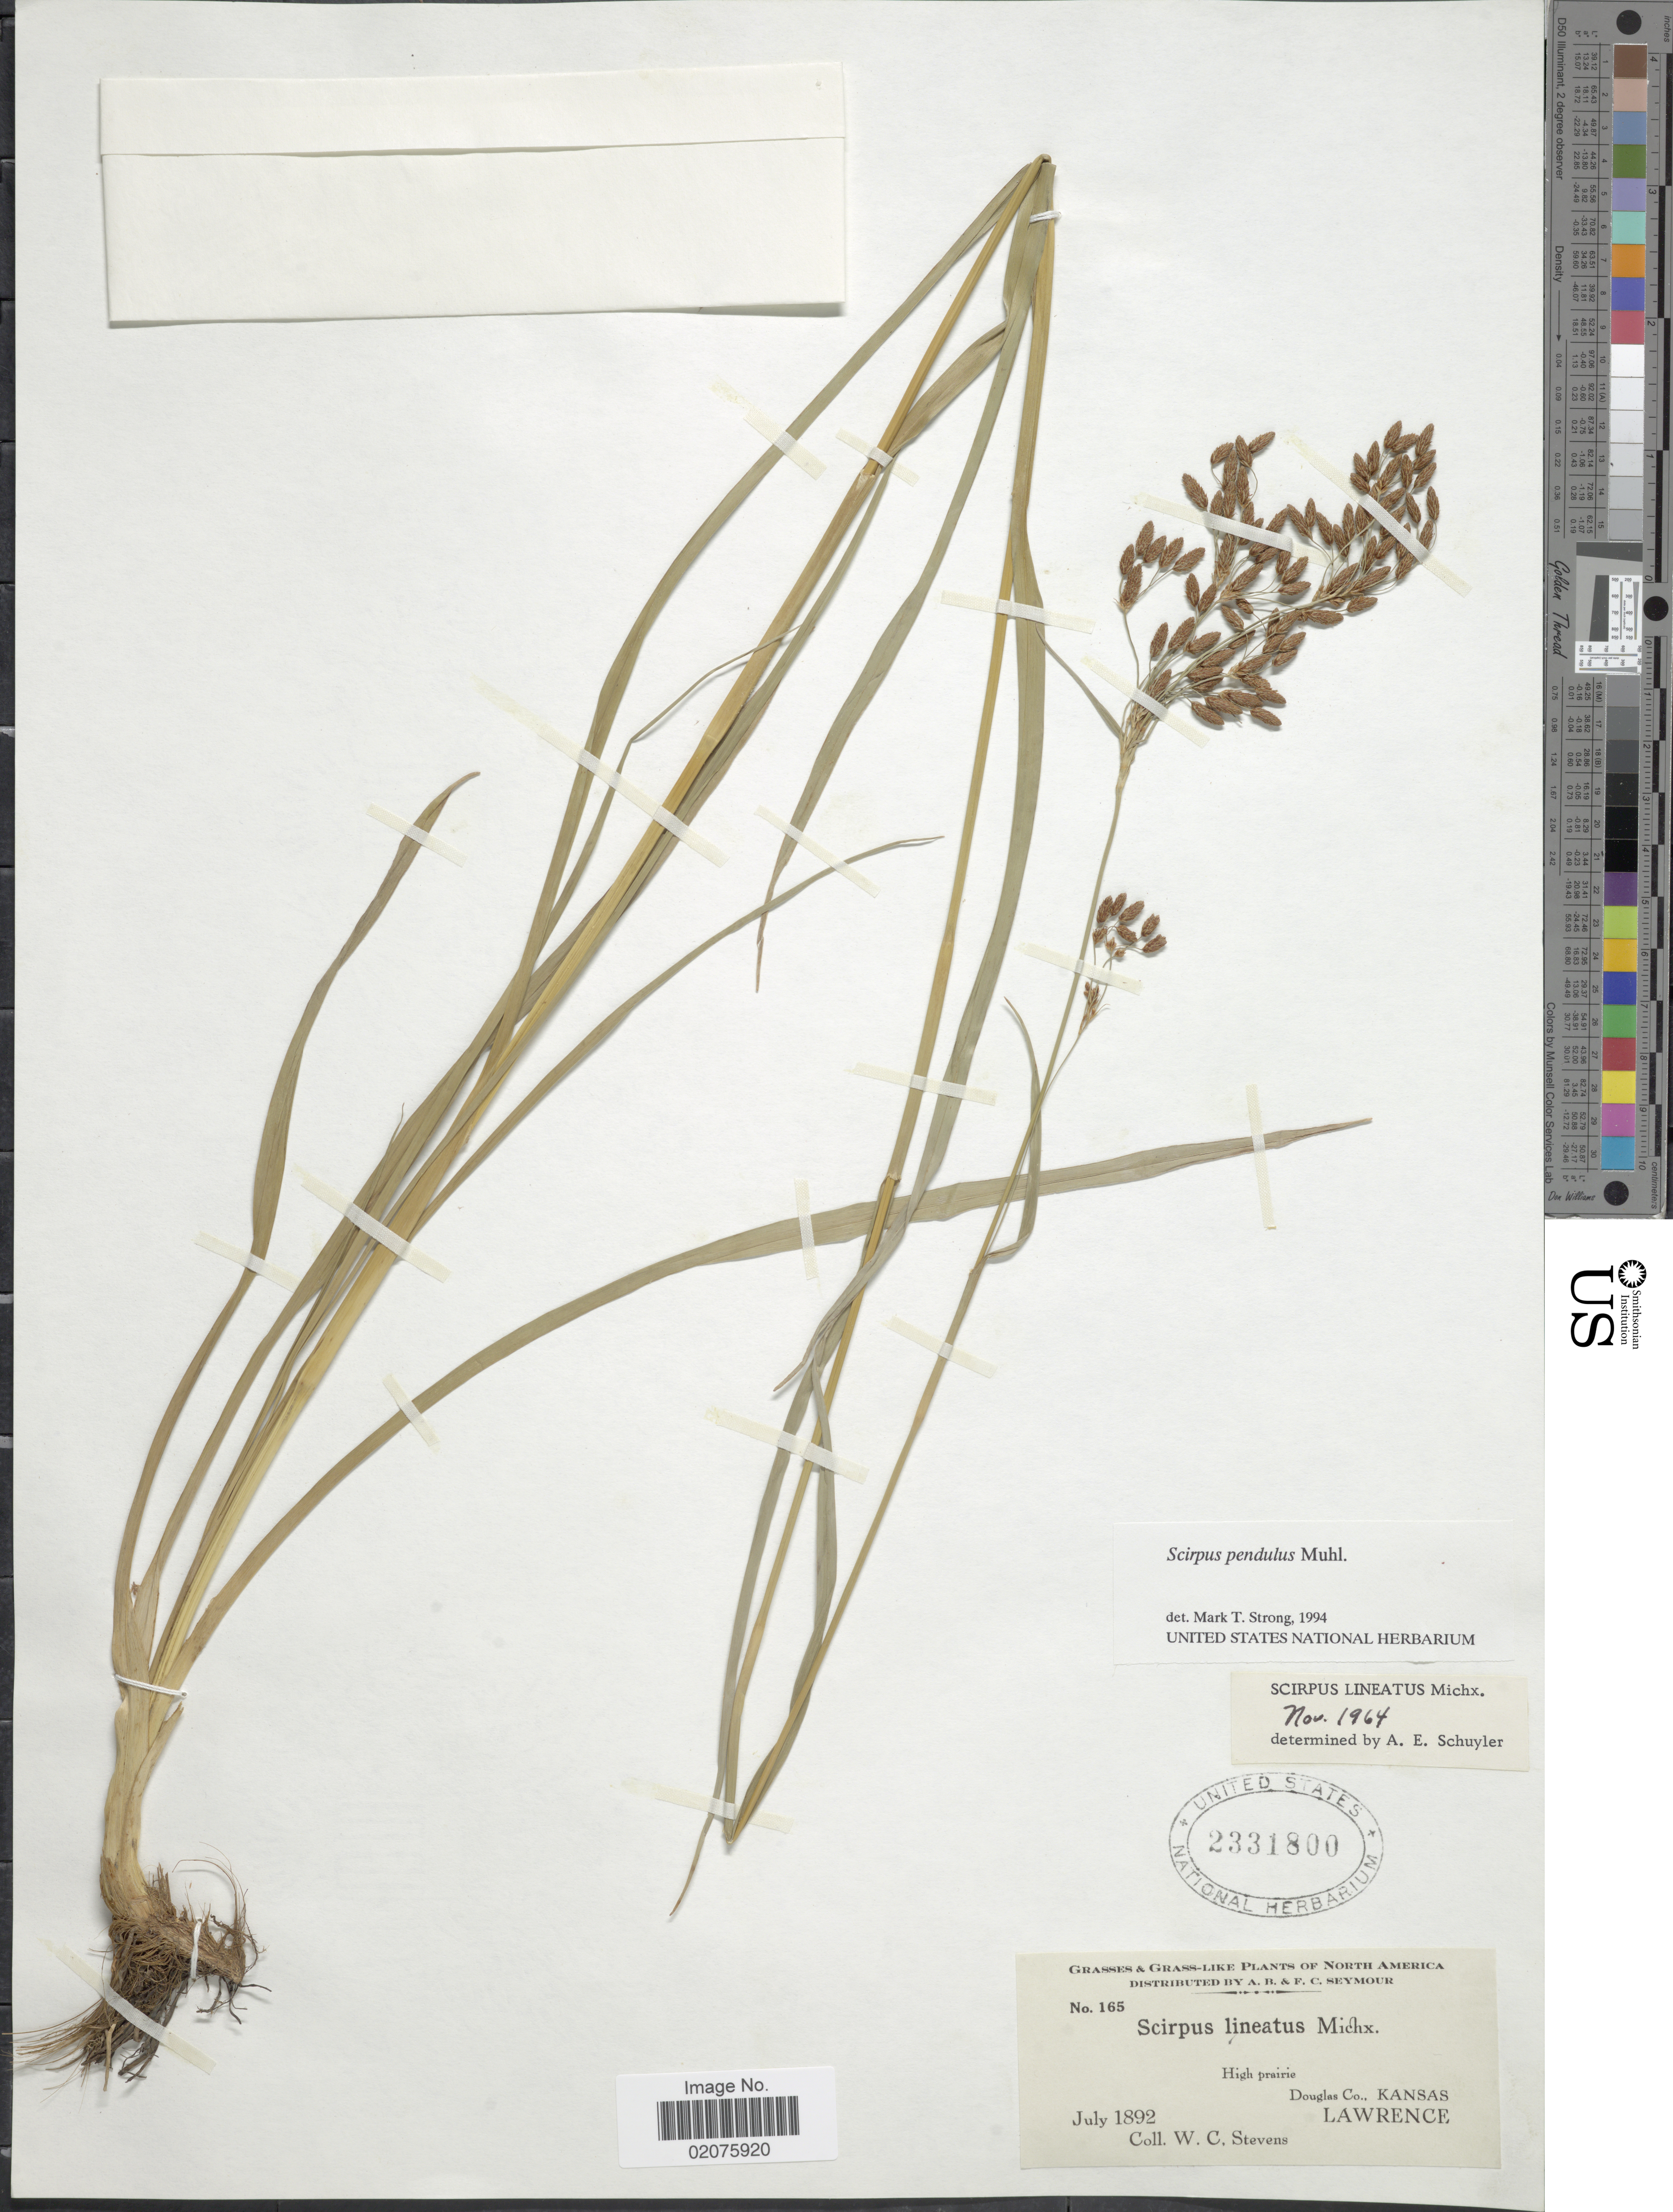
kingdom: Plantae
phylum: Tracheophyta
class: Liliopsida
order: Poales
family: Cyperaceae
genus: Scirpus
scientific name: Scirpus pendulus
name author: Muhl.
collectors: W. C. Stevens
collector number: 165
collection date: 1892-07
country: United States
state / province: Kansas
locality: Douglas Co., Lawrence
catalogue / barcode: US 2331800